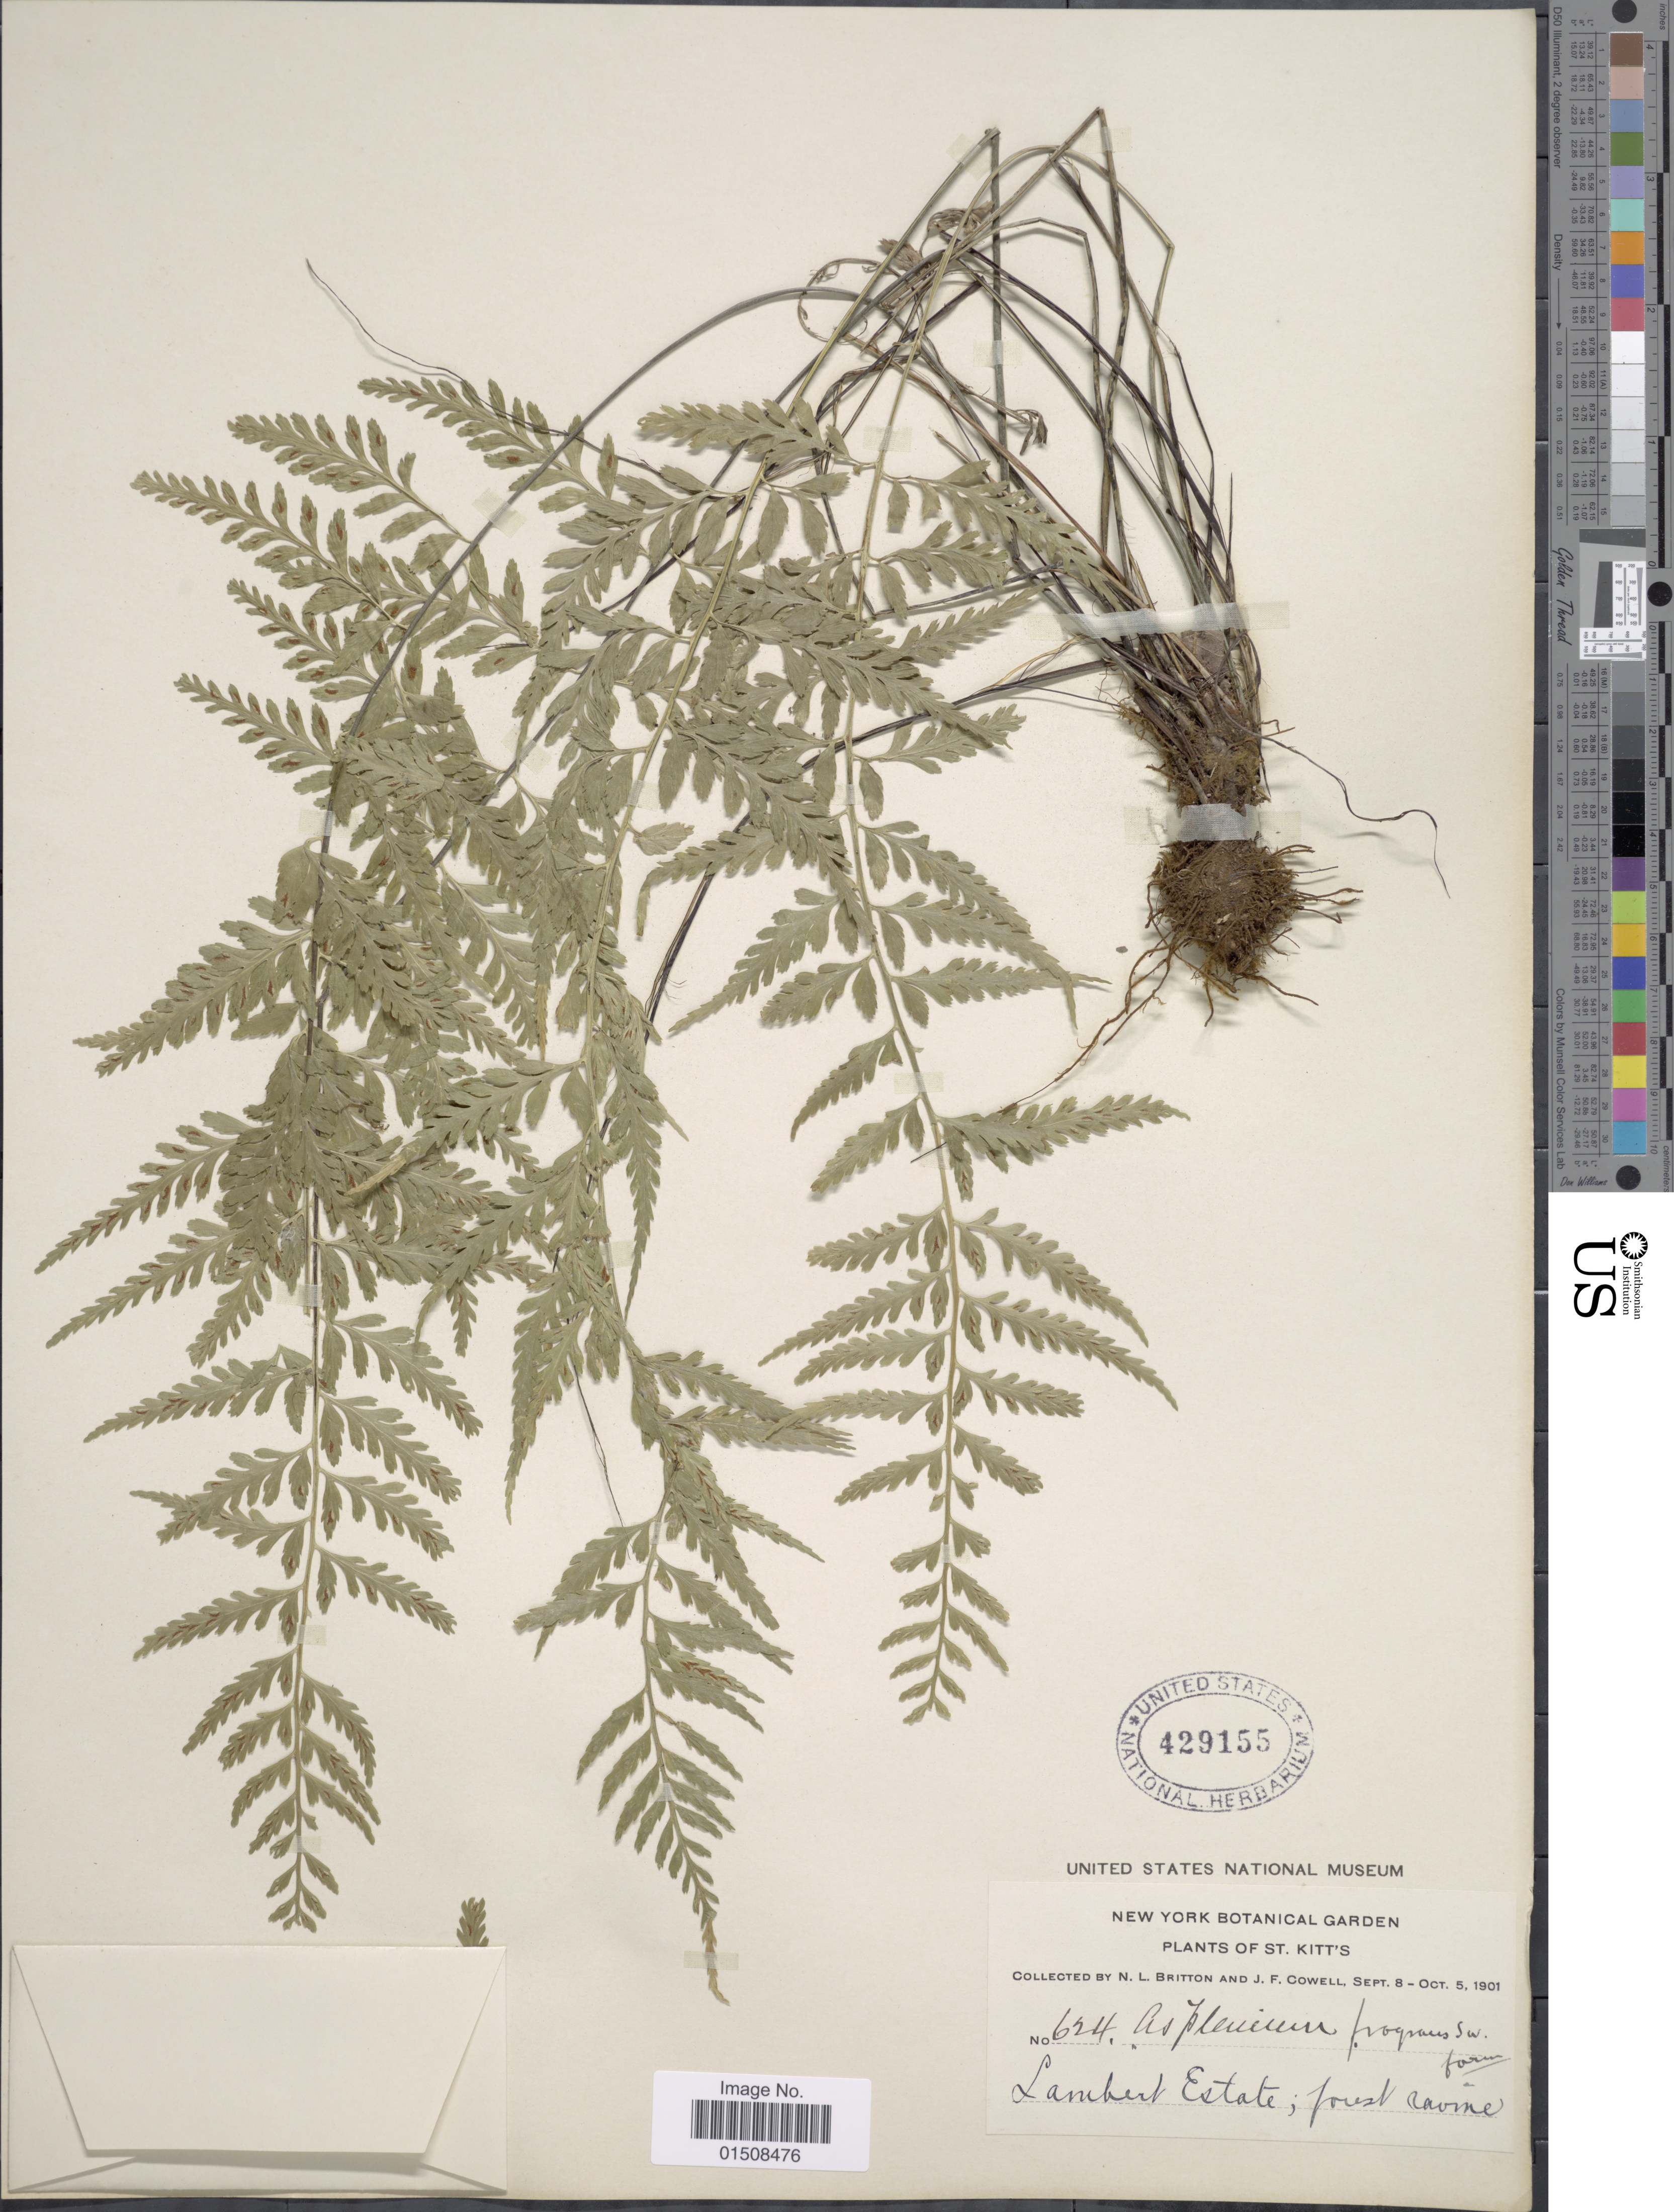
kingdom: Plantae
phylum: Tracheophyta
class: Polypodiopsida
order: Polypodiales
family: Aspleniaceae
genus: Asplenium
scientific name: Asplenium auritum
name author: Sw.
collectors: N. Britton & J. F. Cowell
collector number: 624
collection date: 1901-09-08/1901-10-05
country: St. Christopher-Nevis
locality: St. Kitt's, Lambert Estate, forest ravine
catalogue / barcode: US 429155